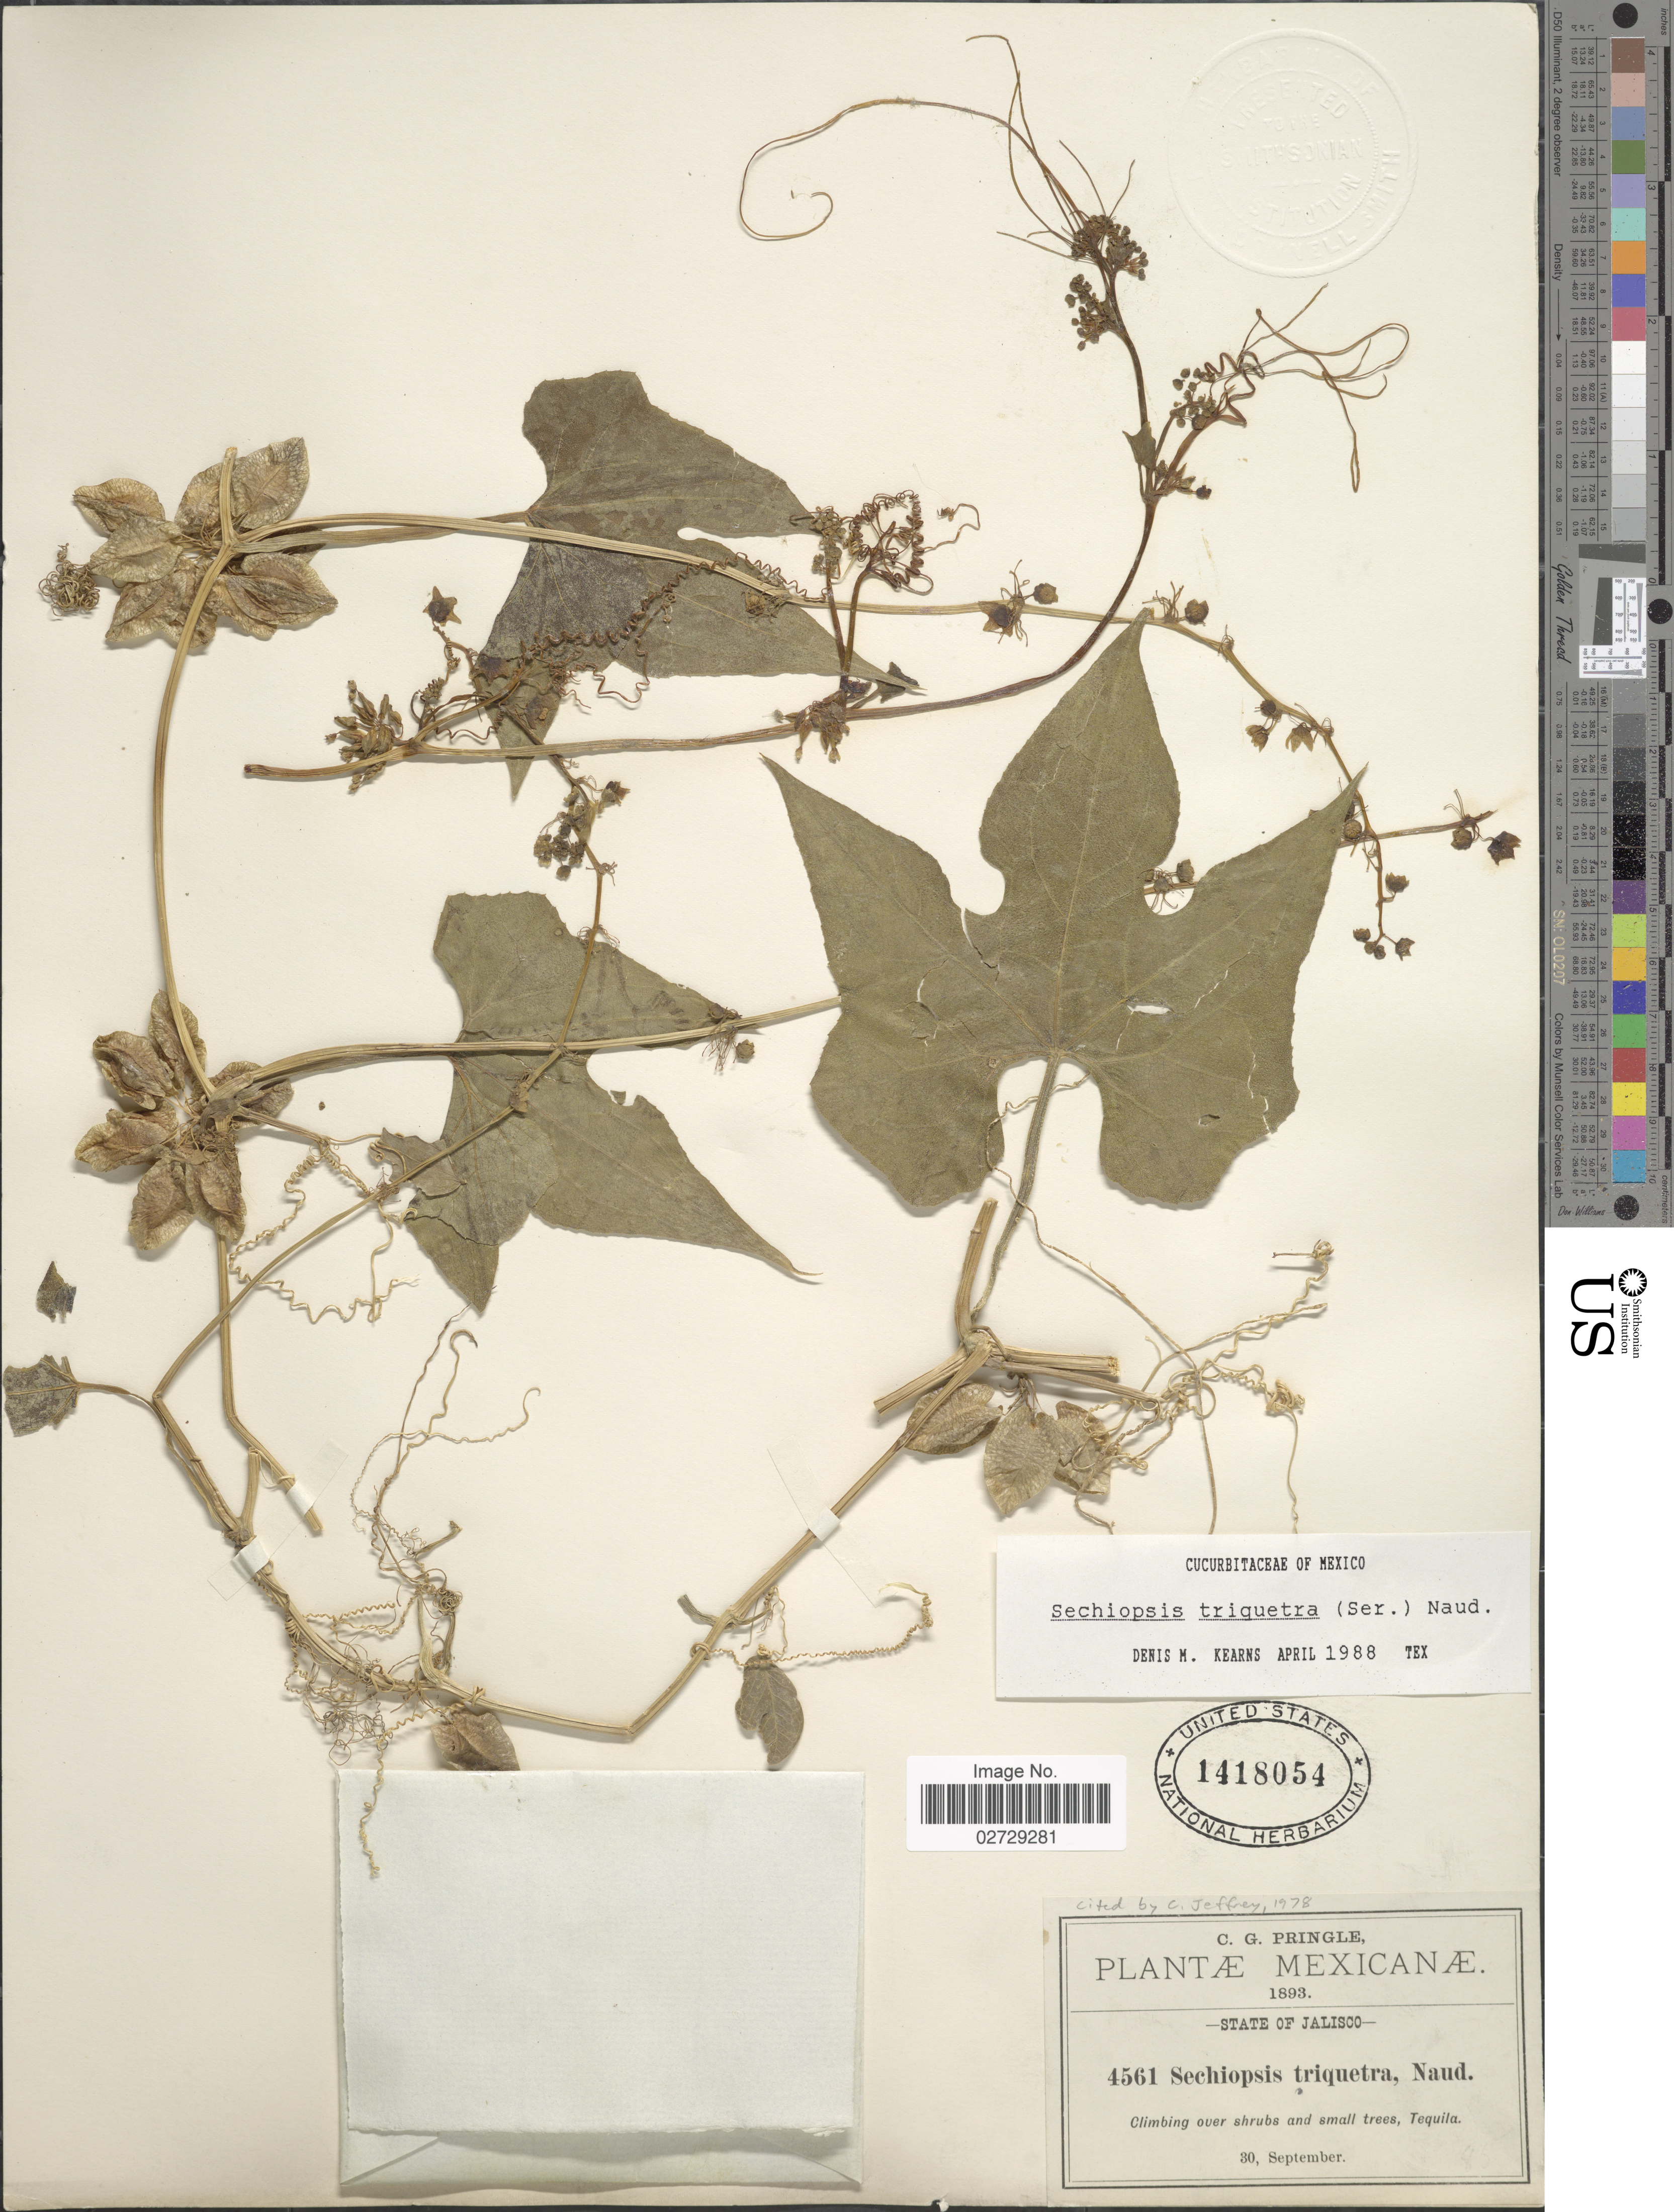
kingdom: Plantae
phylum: Tracheophyta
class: Magnoliopsida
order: Cucurbitales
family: Cucurbitaceae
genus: Sechiopsis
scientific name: Sechiopsis triquetra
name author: (Moc. & Sessé ex Ser.) Naudin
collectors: C. G. Pringle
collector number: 4561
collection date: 1893-09-30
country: Mexico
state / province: Jalisco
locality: Climbing over shrubs and small trees, Tequila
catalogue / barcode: US 1418054